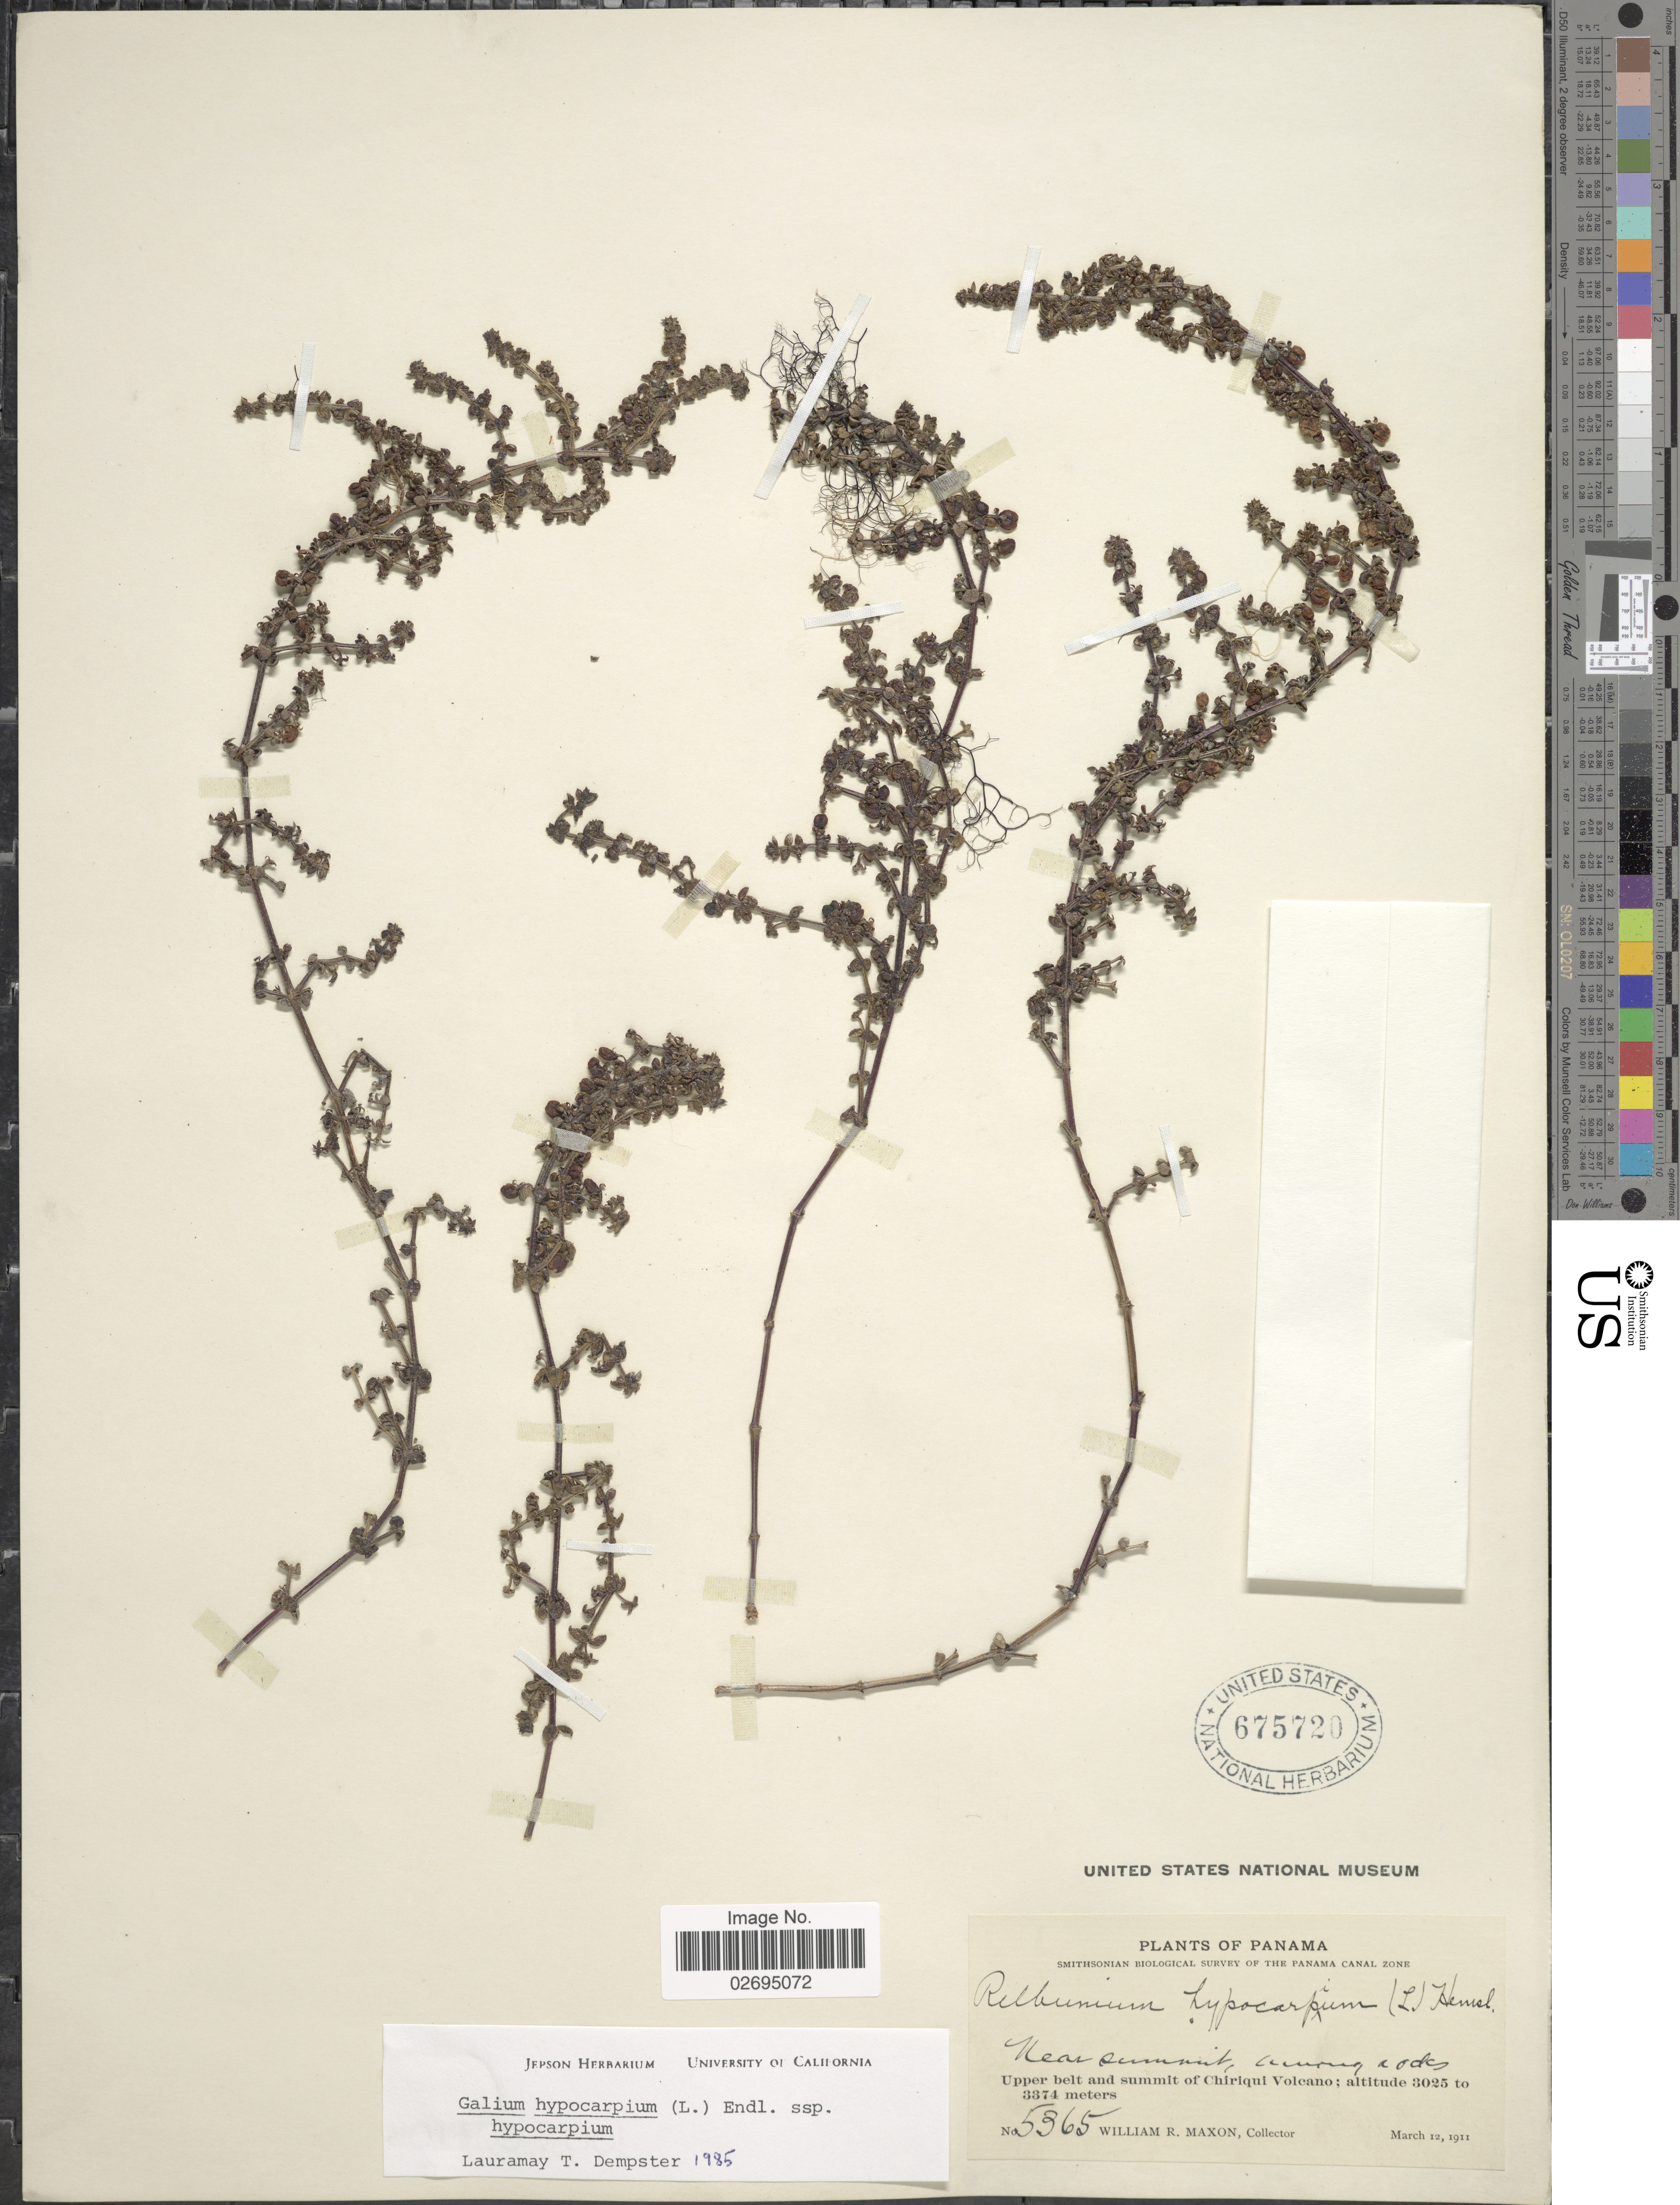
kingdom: Plantae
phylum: Tracheophyta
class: Magnoliopsida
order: Gentianales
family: Rubiaceae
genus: Galium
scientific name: Galium hypocarpium subsp. hypocarpium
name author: (L.) Endl. ex Griseb.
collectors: W. R. Maxon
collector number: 5365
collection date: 1911-03-12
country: Panama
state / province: Chiriqui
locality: Panama Canal Zone. Upper belt and summit of Chiriqui Volcano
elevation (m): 3025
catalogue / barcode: US 675720